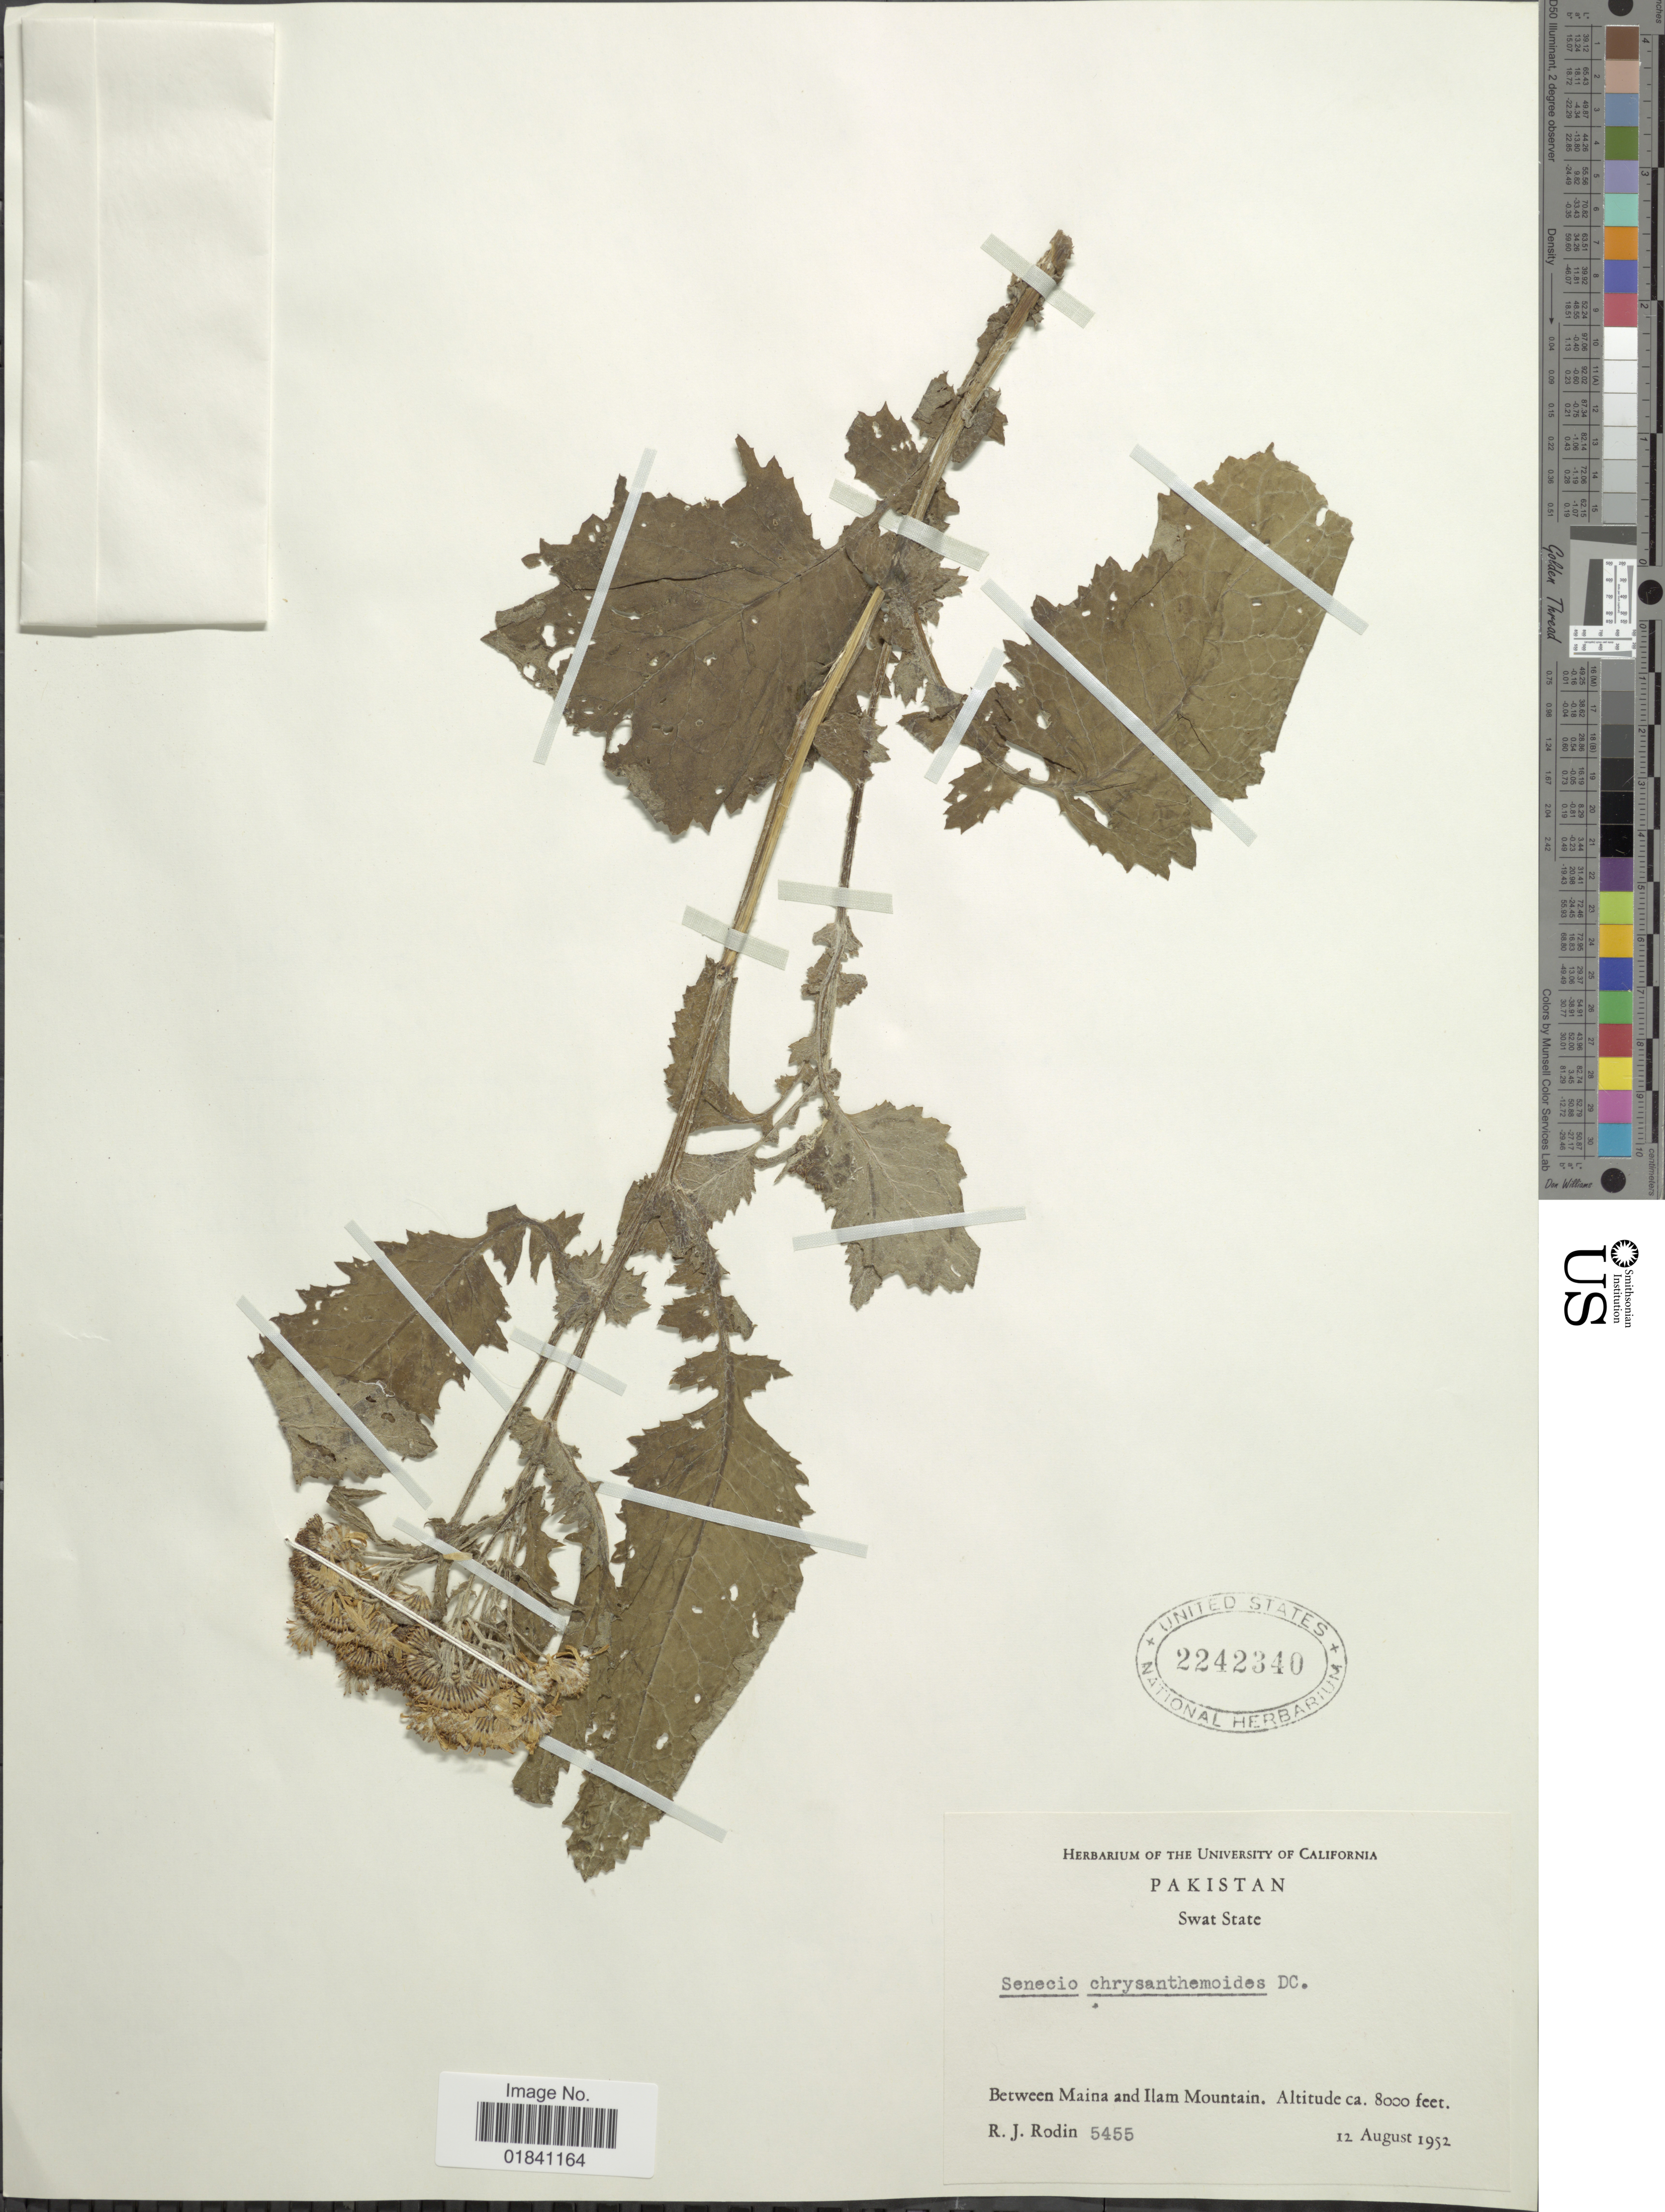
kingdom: Plantae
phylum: Tracheophyta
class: Magnoliopsida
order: Asterales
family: Asteraceae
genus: Senecio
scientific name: Senecio chrysanthemoides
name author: DC.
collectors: R. J. Rodin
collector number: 5455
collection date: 1952-08-12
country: Pakistan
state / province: Khyber Pakhtunkhwa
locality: Swat State. Between Maina and Ilam Mountain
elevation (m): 2438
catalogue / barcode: US 2242340